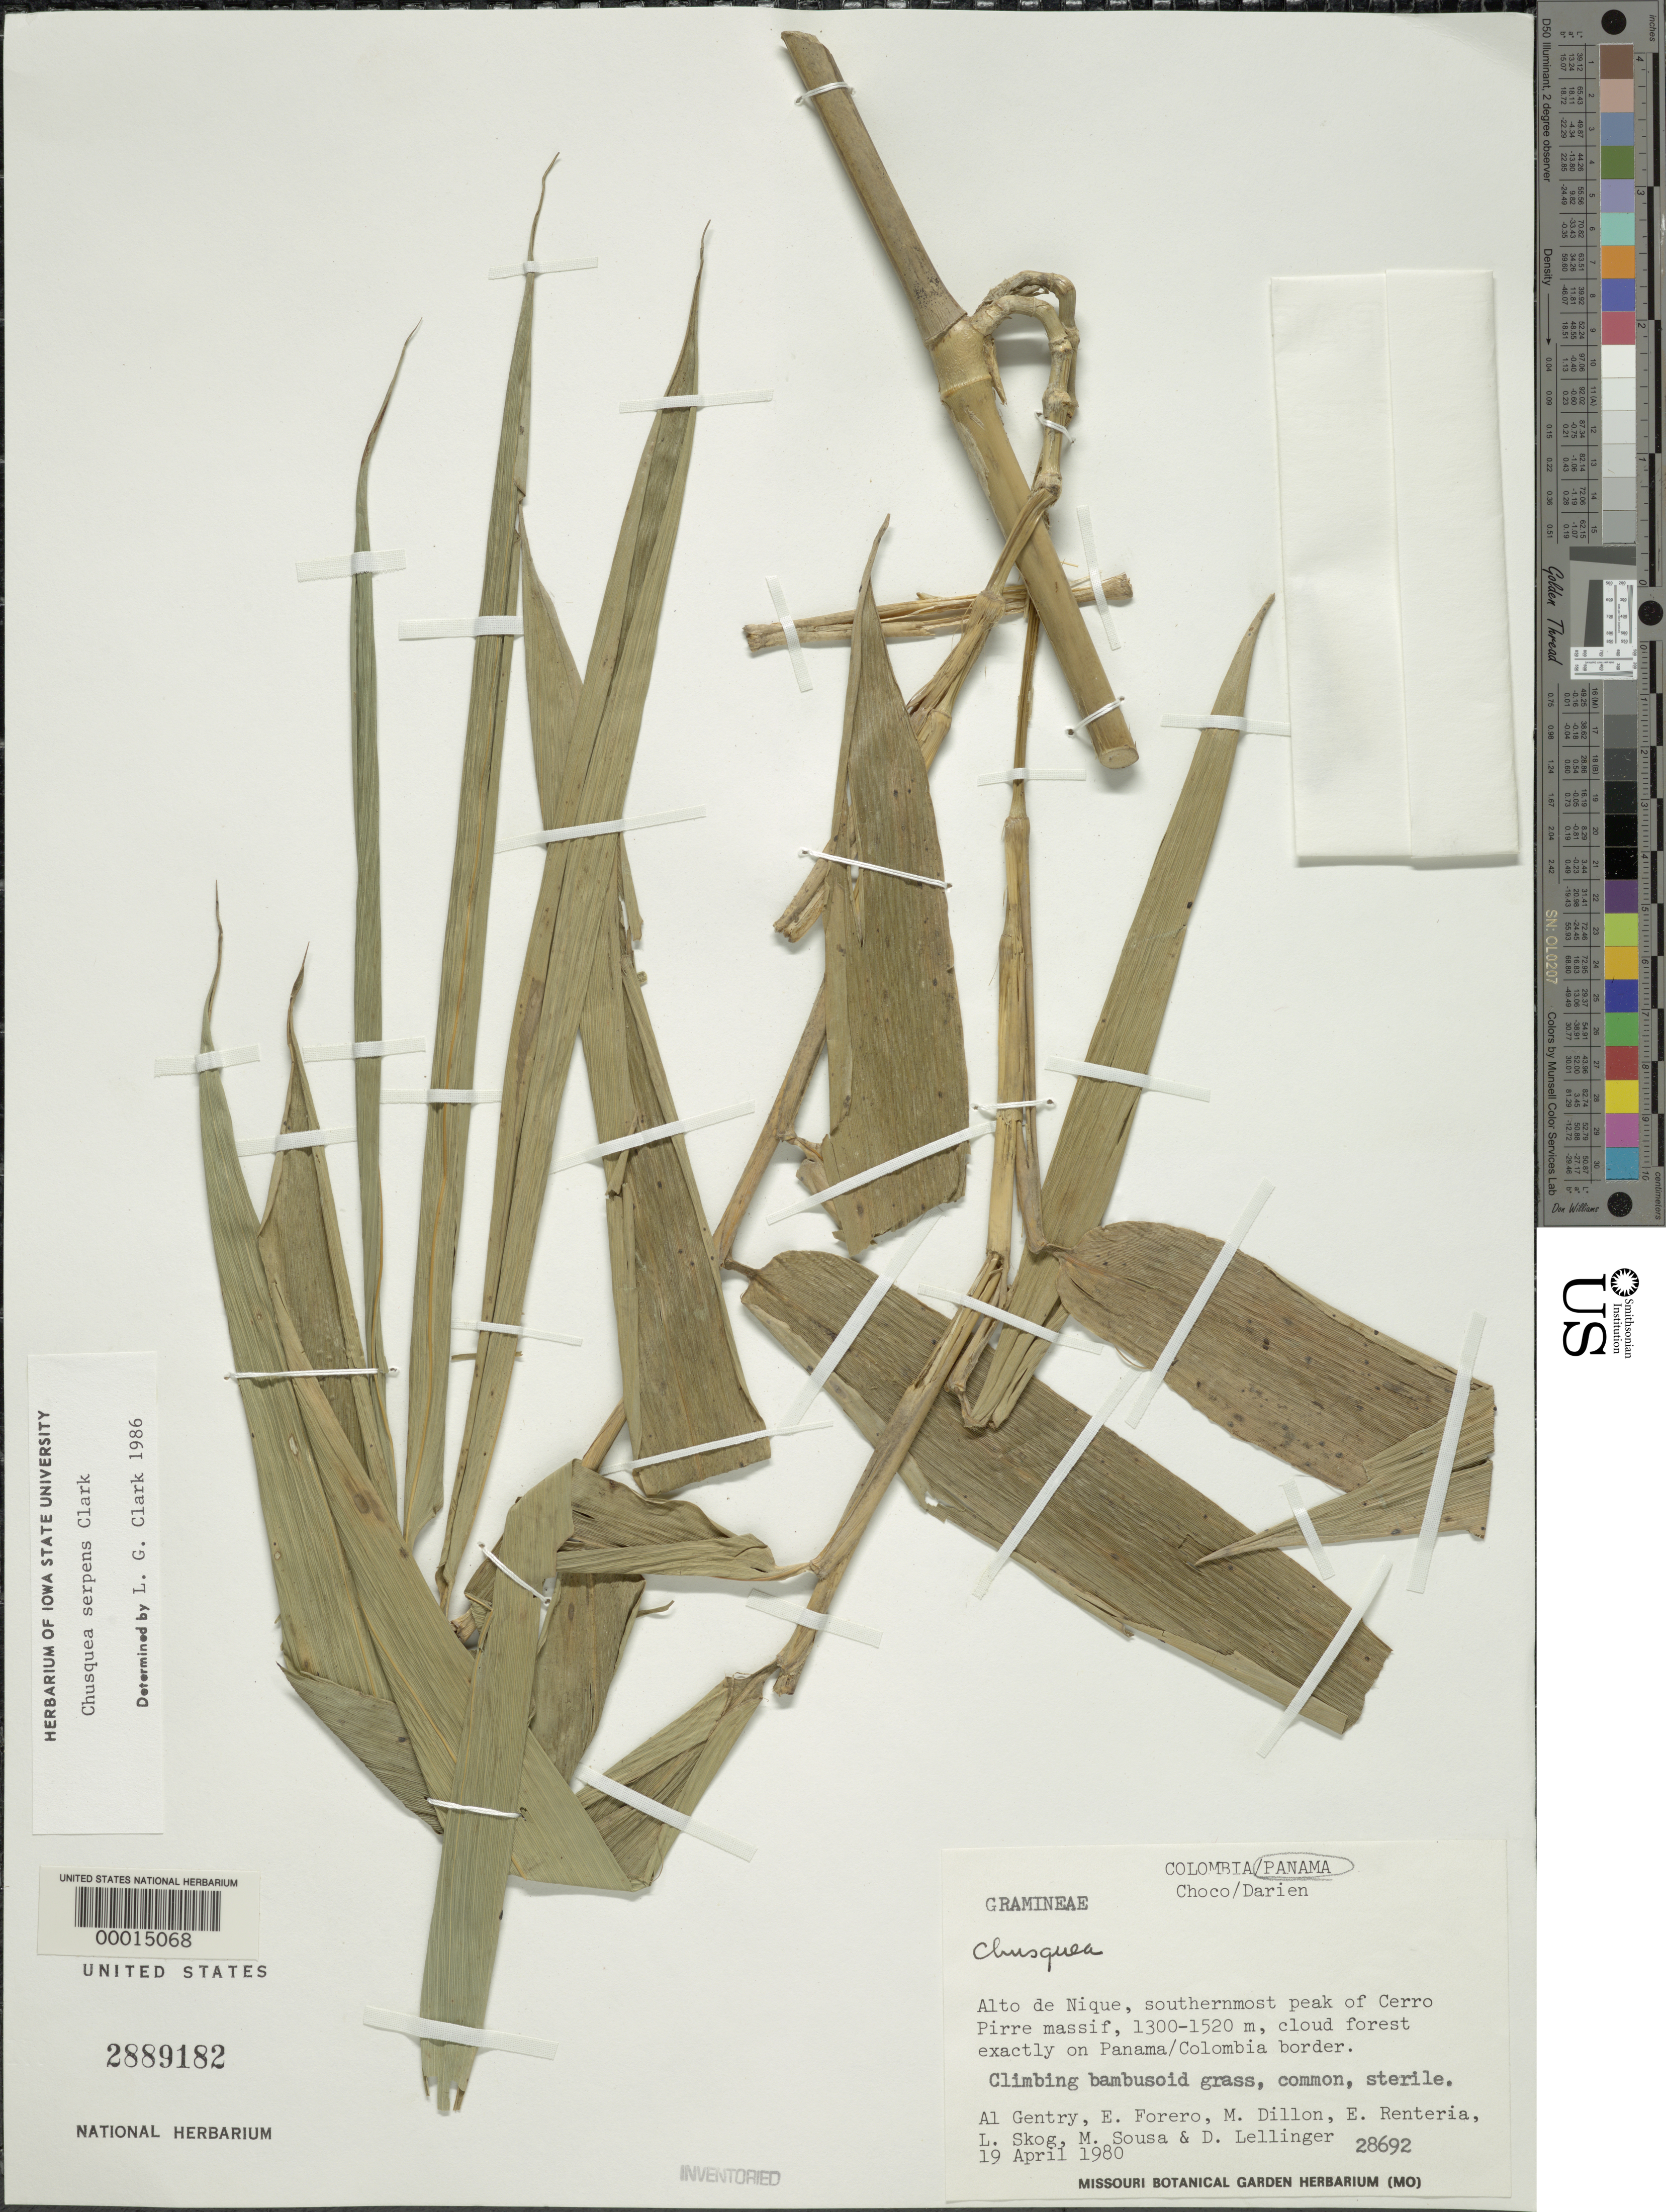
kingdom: Plantae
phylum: Tracheophyta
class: Liliopsida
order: Poales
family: Poaceae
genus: Chusquea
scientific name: Chusquea serpens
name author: L.G. Clark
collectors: A. H. Gentry, E. Forero, M. O. Dillon, E. Renteria, L. E. Skog, M. Sousa S. & D. B. Lellinger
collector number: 28692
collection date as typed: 19 Apr 1980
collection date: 1980-04-19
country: Colombia / Panama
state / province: Chocó / Darién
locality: Cerro Pirre Massif, Alto de Nique, exactly on Colombia / Panama border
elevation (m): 1300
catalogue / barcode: US 2889182